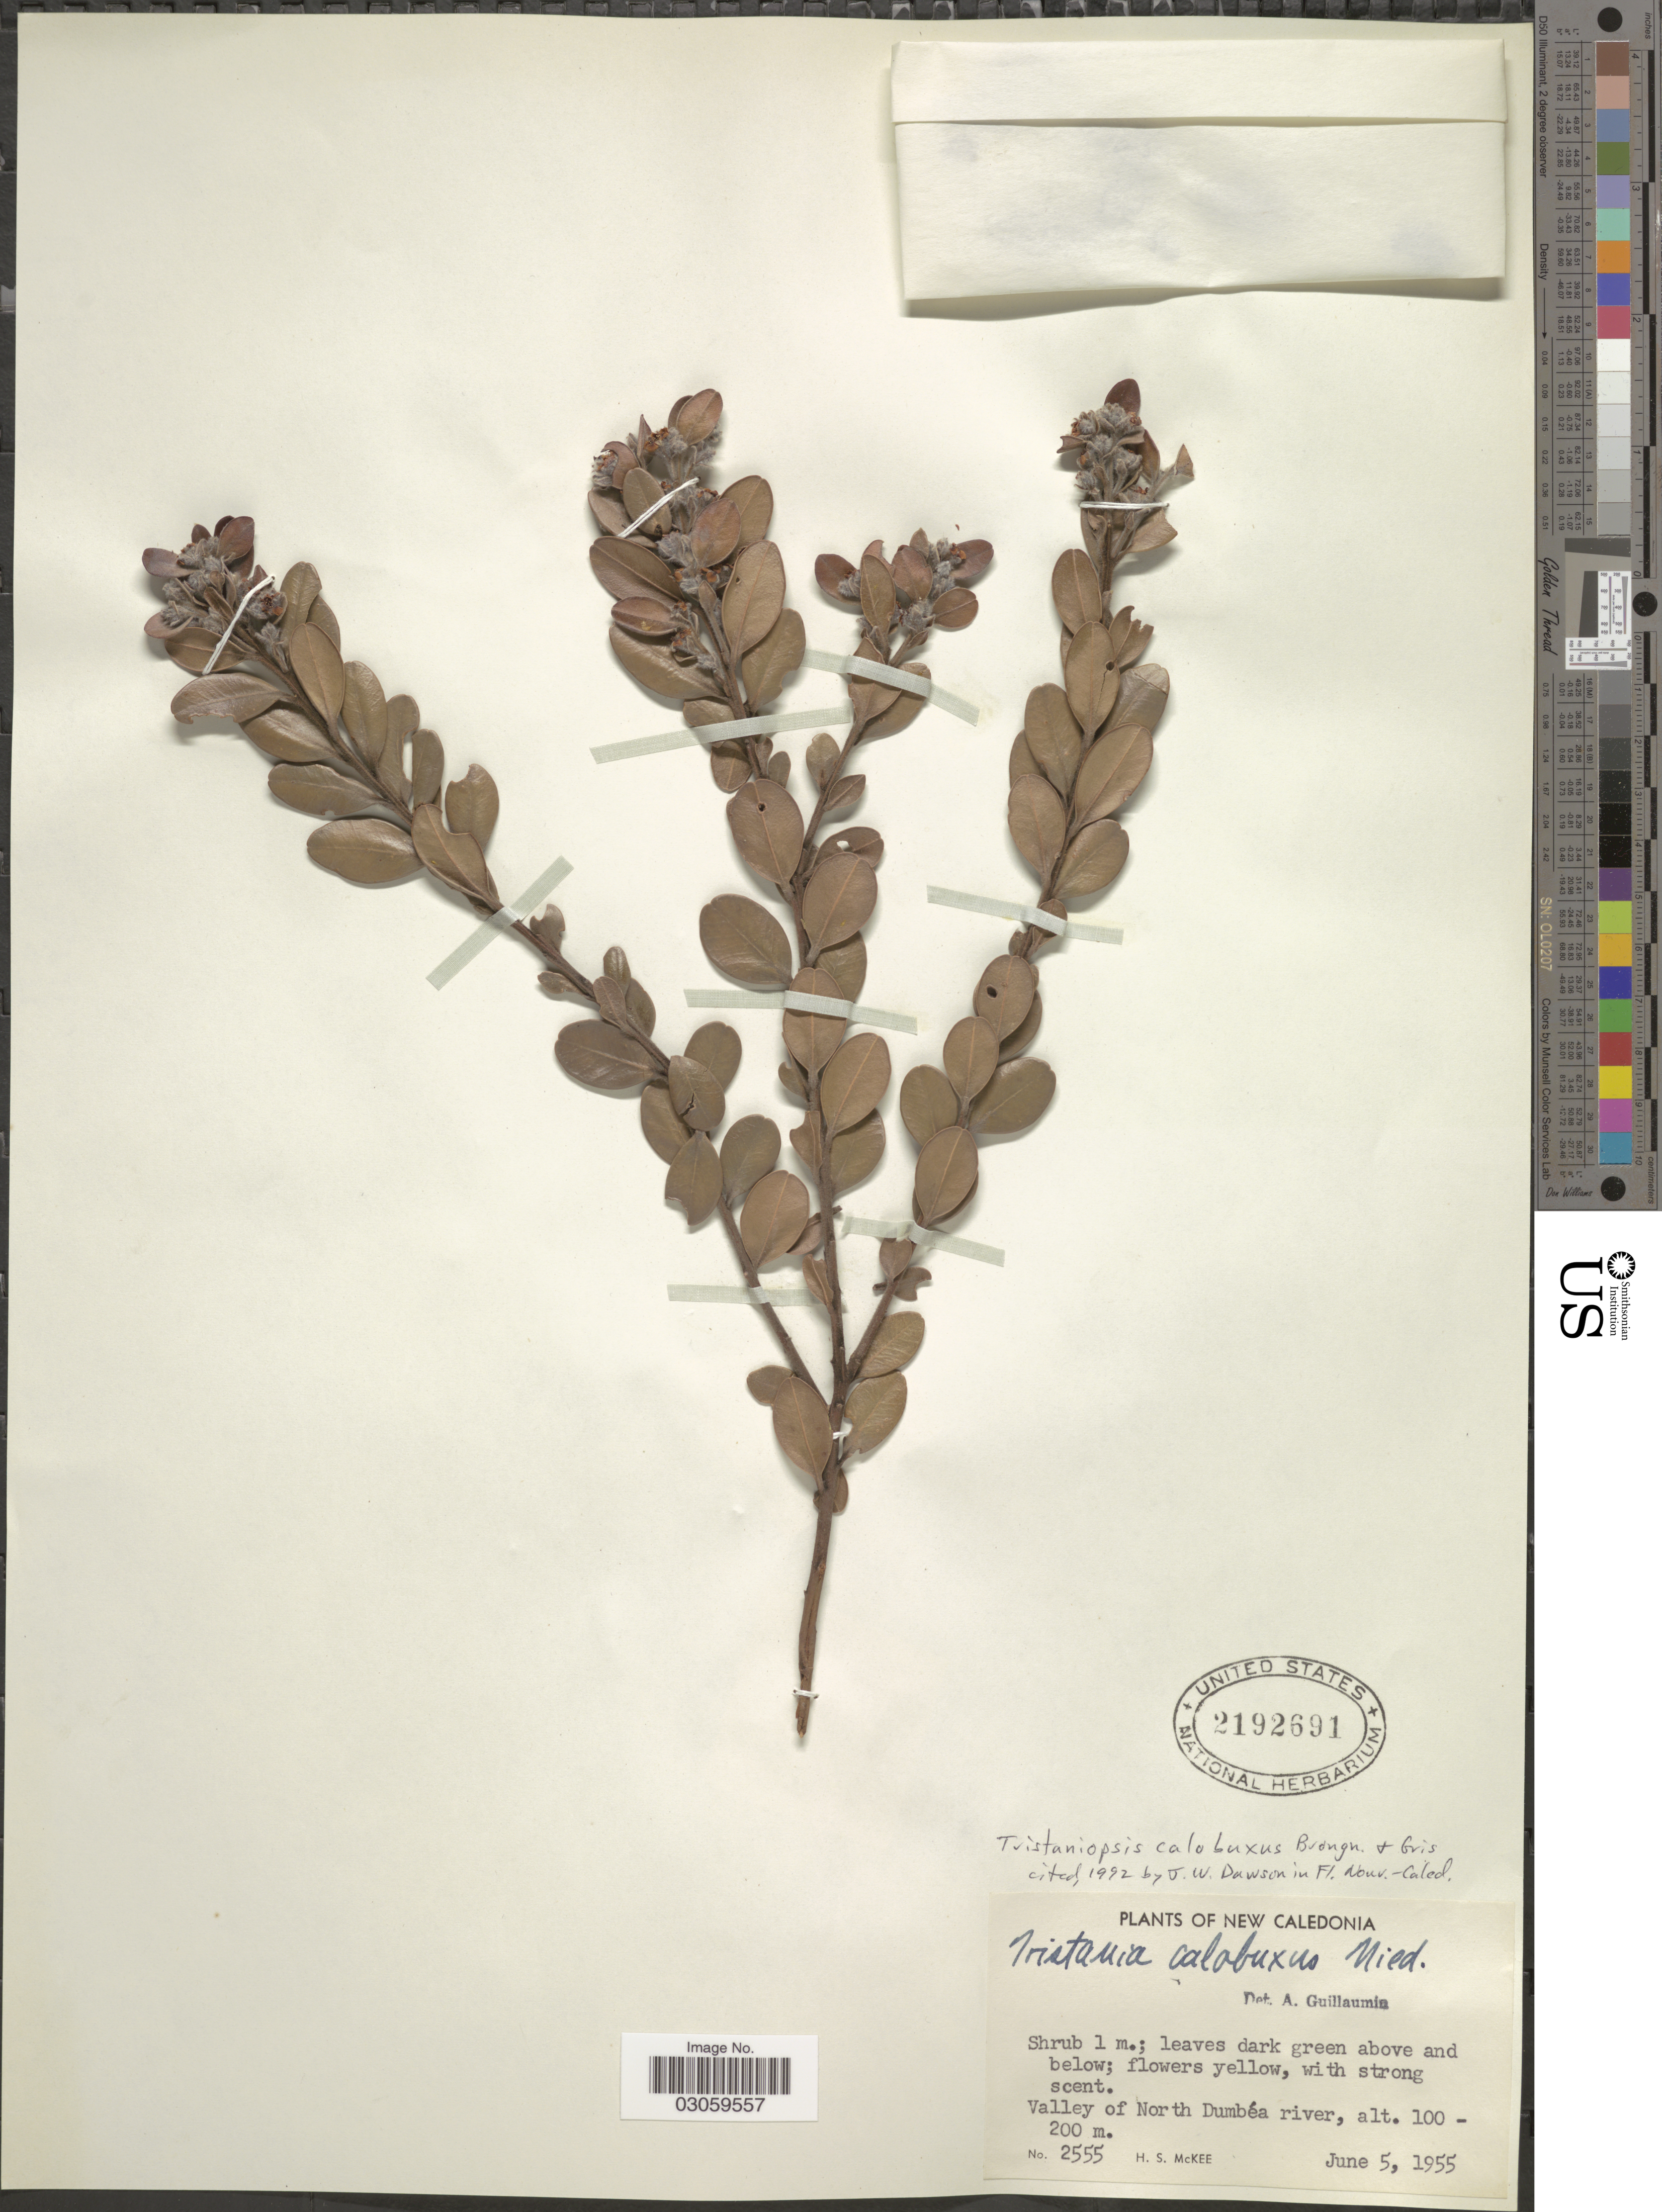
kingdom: Plantae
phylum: Tracheophyta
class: Magnoliopsida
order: Myrtales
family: Myrtaceae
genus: Tristaniopsis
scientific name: Tristaniopsis callobuxus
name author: Brongn. & Gris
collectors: H. S. McKee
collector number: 2555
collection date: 1955-06-05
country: New Caledonia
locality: Valley of North Dumbéa river.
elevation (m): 100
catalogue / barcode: US 2192691